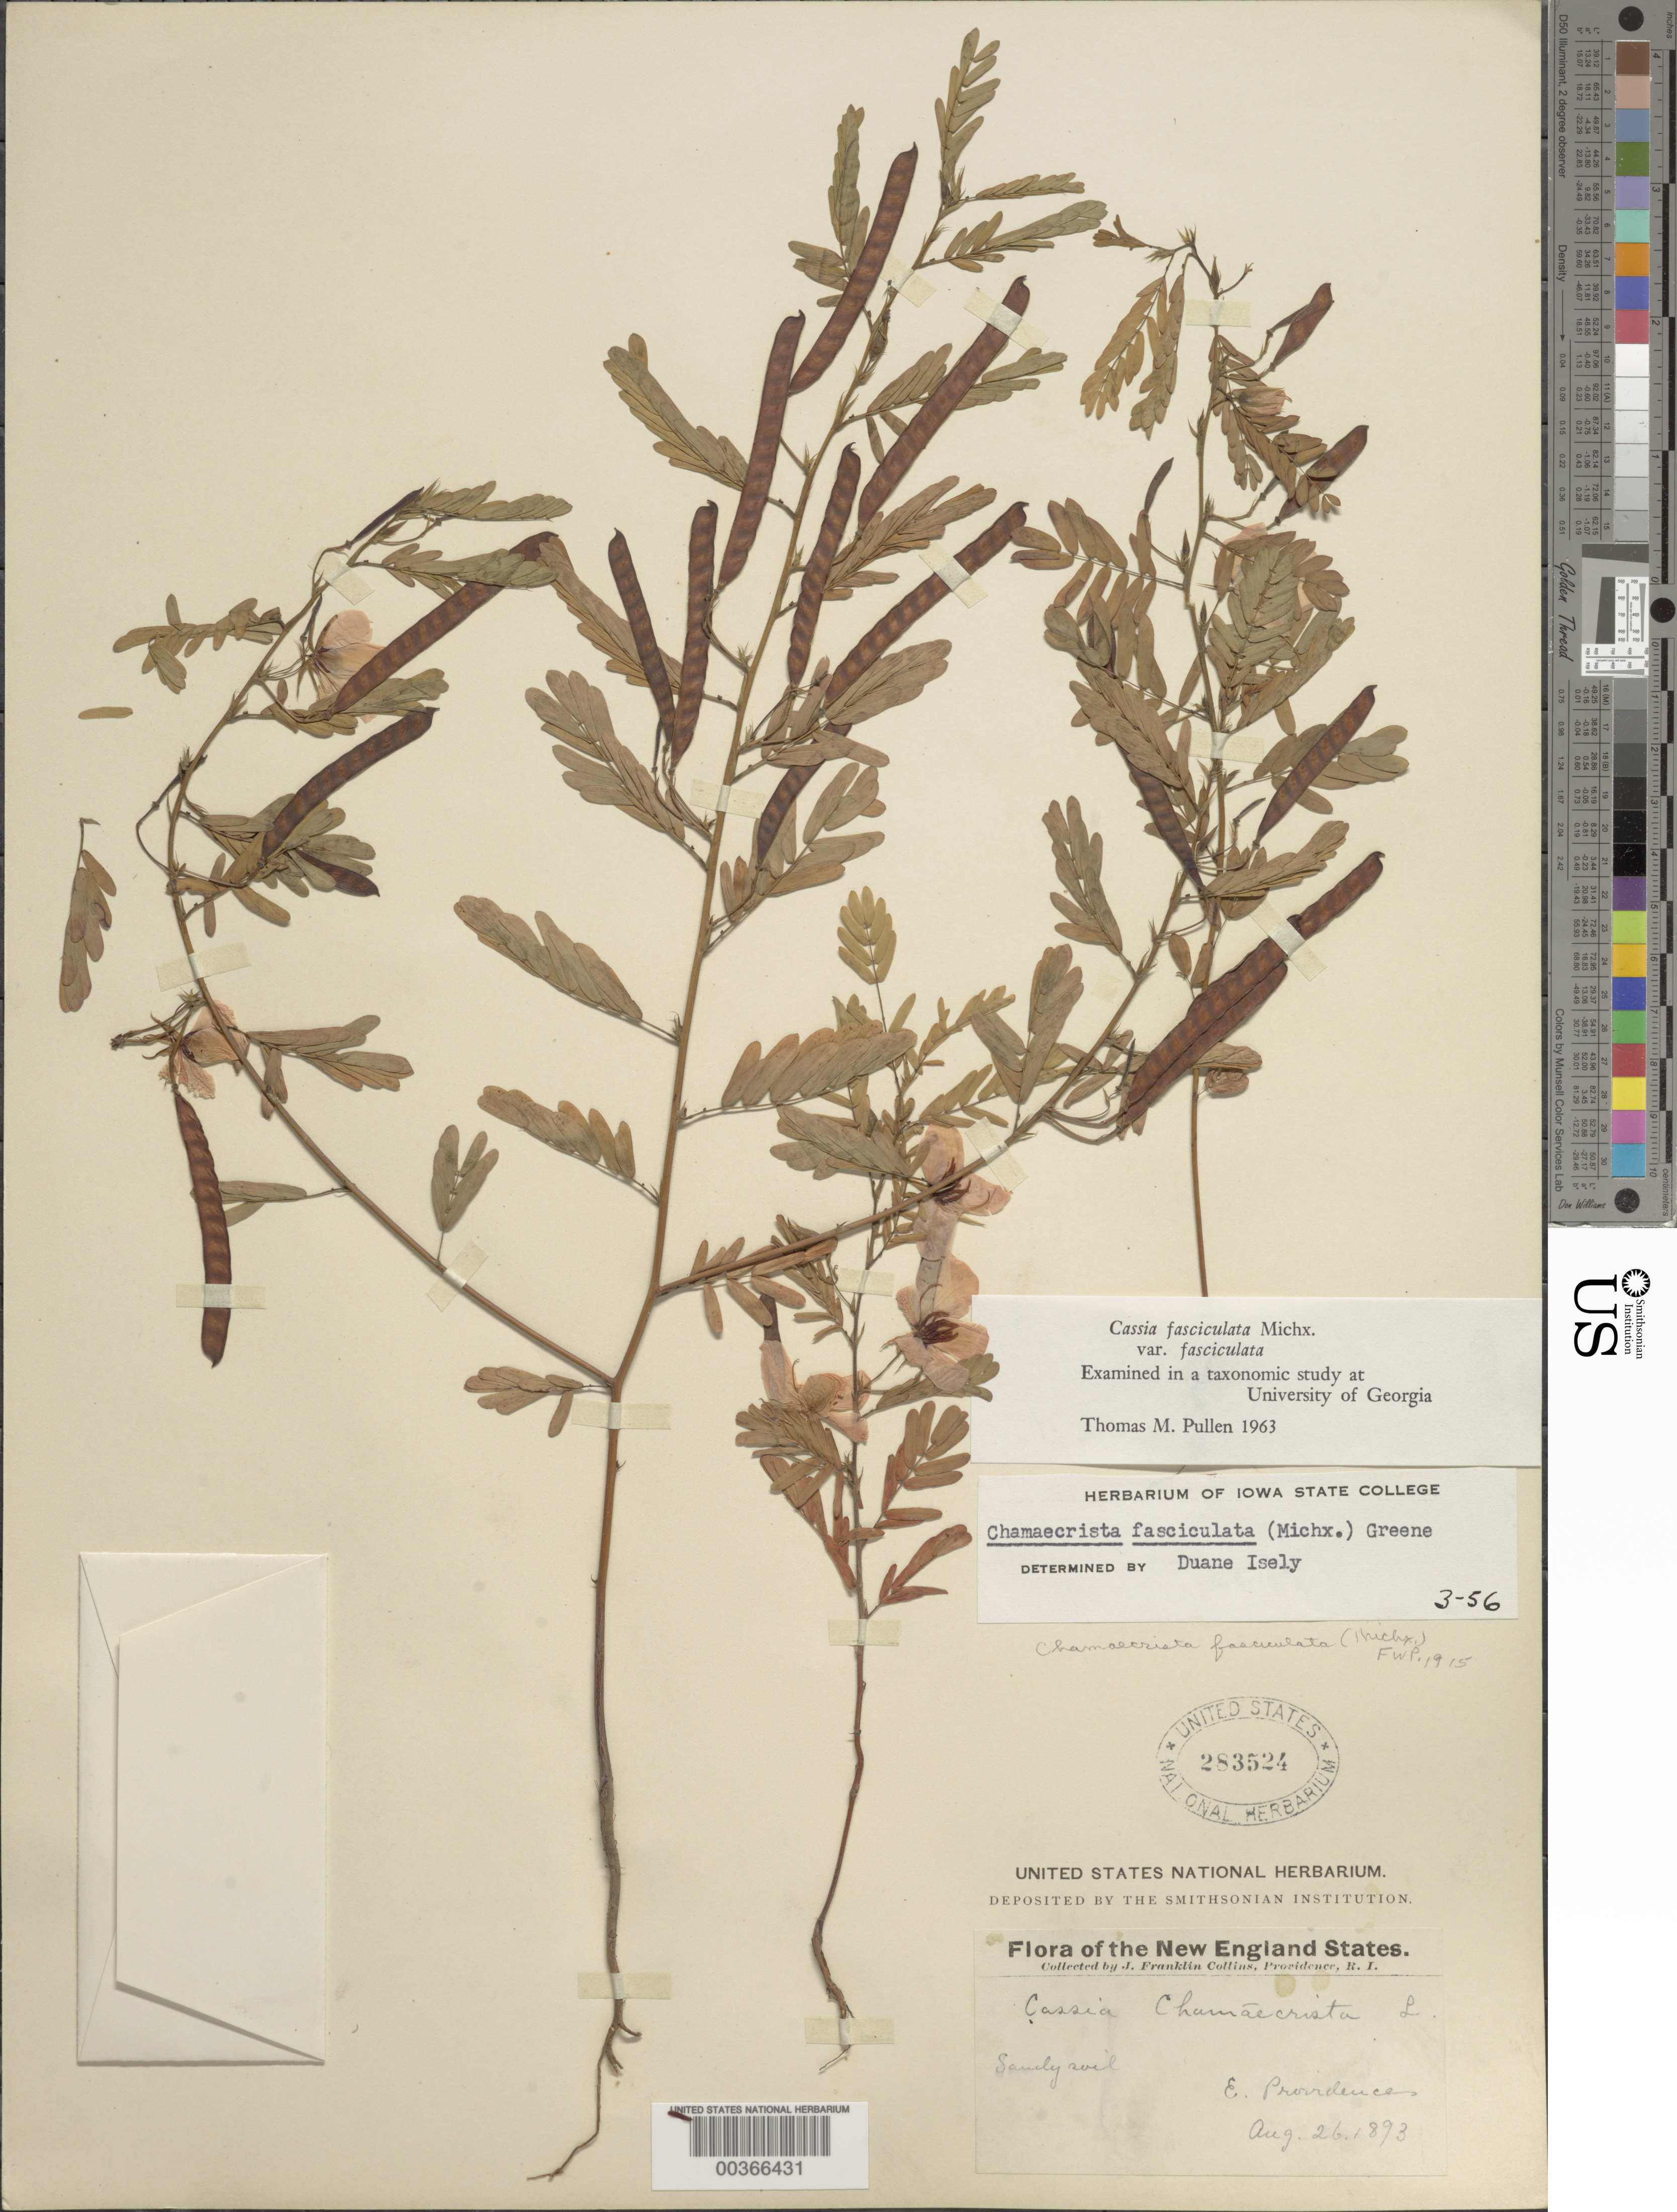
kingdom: Plantae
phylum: Tracheophyta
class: Magnoliopsida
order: Fabales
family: Fabaceae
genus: Chamaecrista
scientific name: Chamaecrista fasciculata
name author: (Michx.) Greene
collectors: J. Collins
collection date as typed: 26 Aug 1893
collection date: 1893-08-26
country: United States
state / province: Rhode Island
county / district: Providence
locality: East providence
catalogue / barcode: US 283524